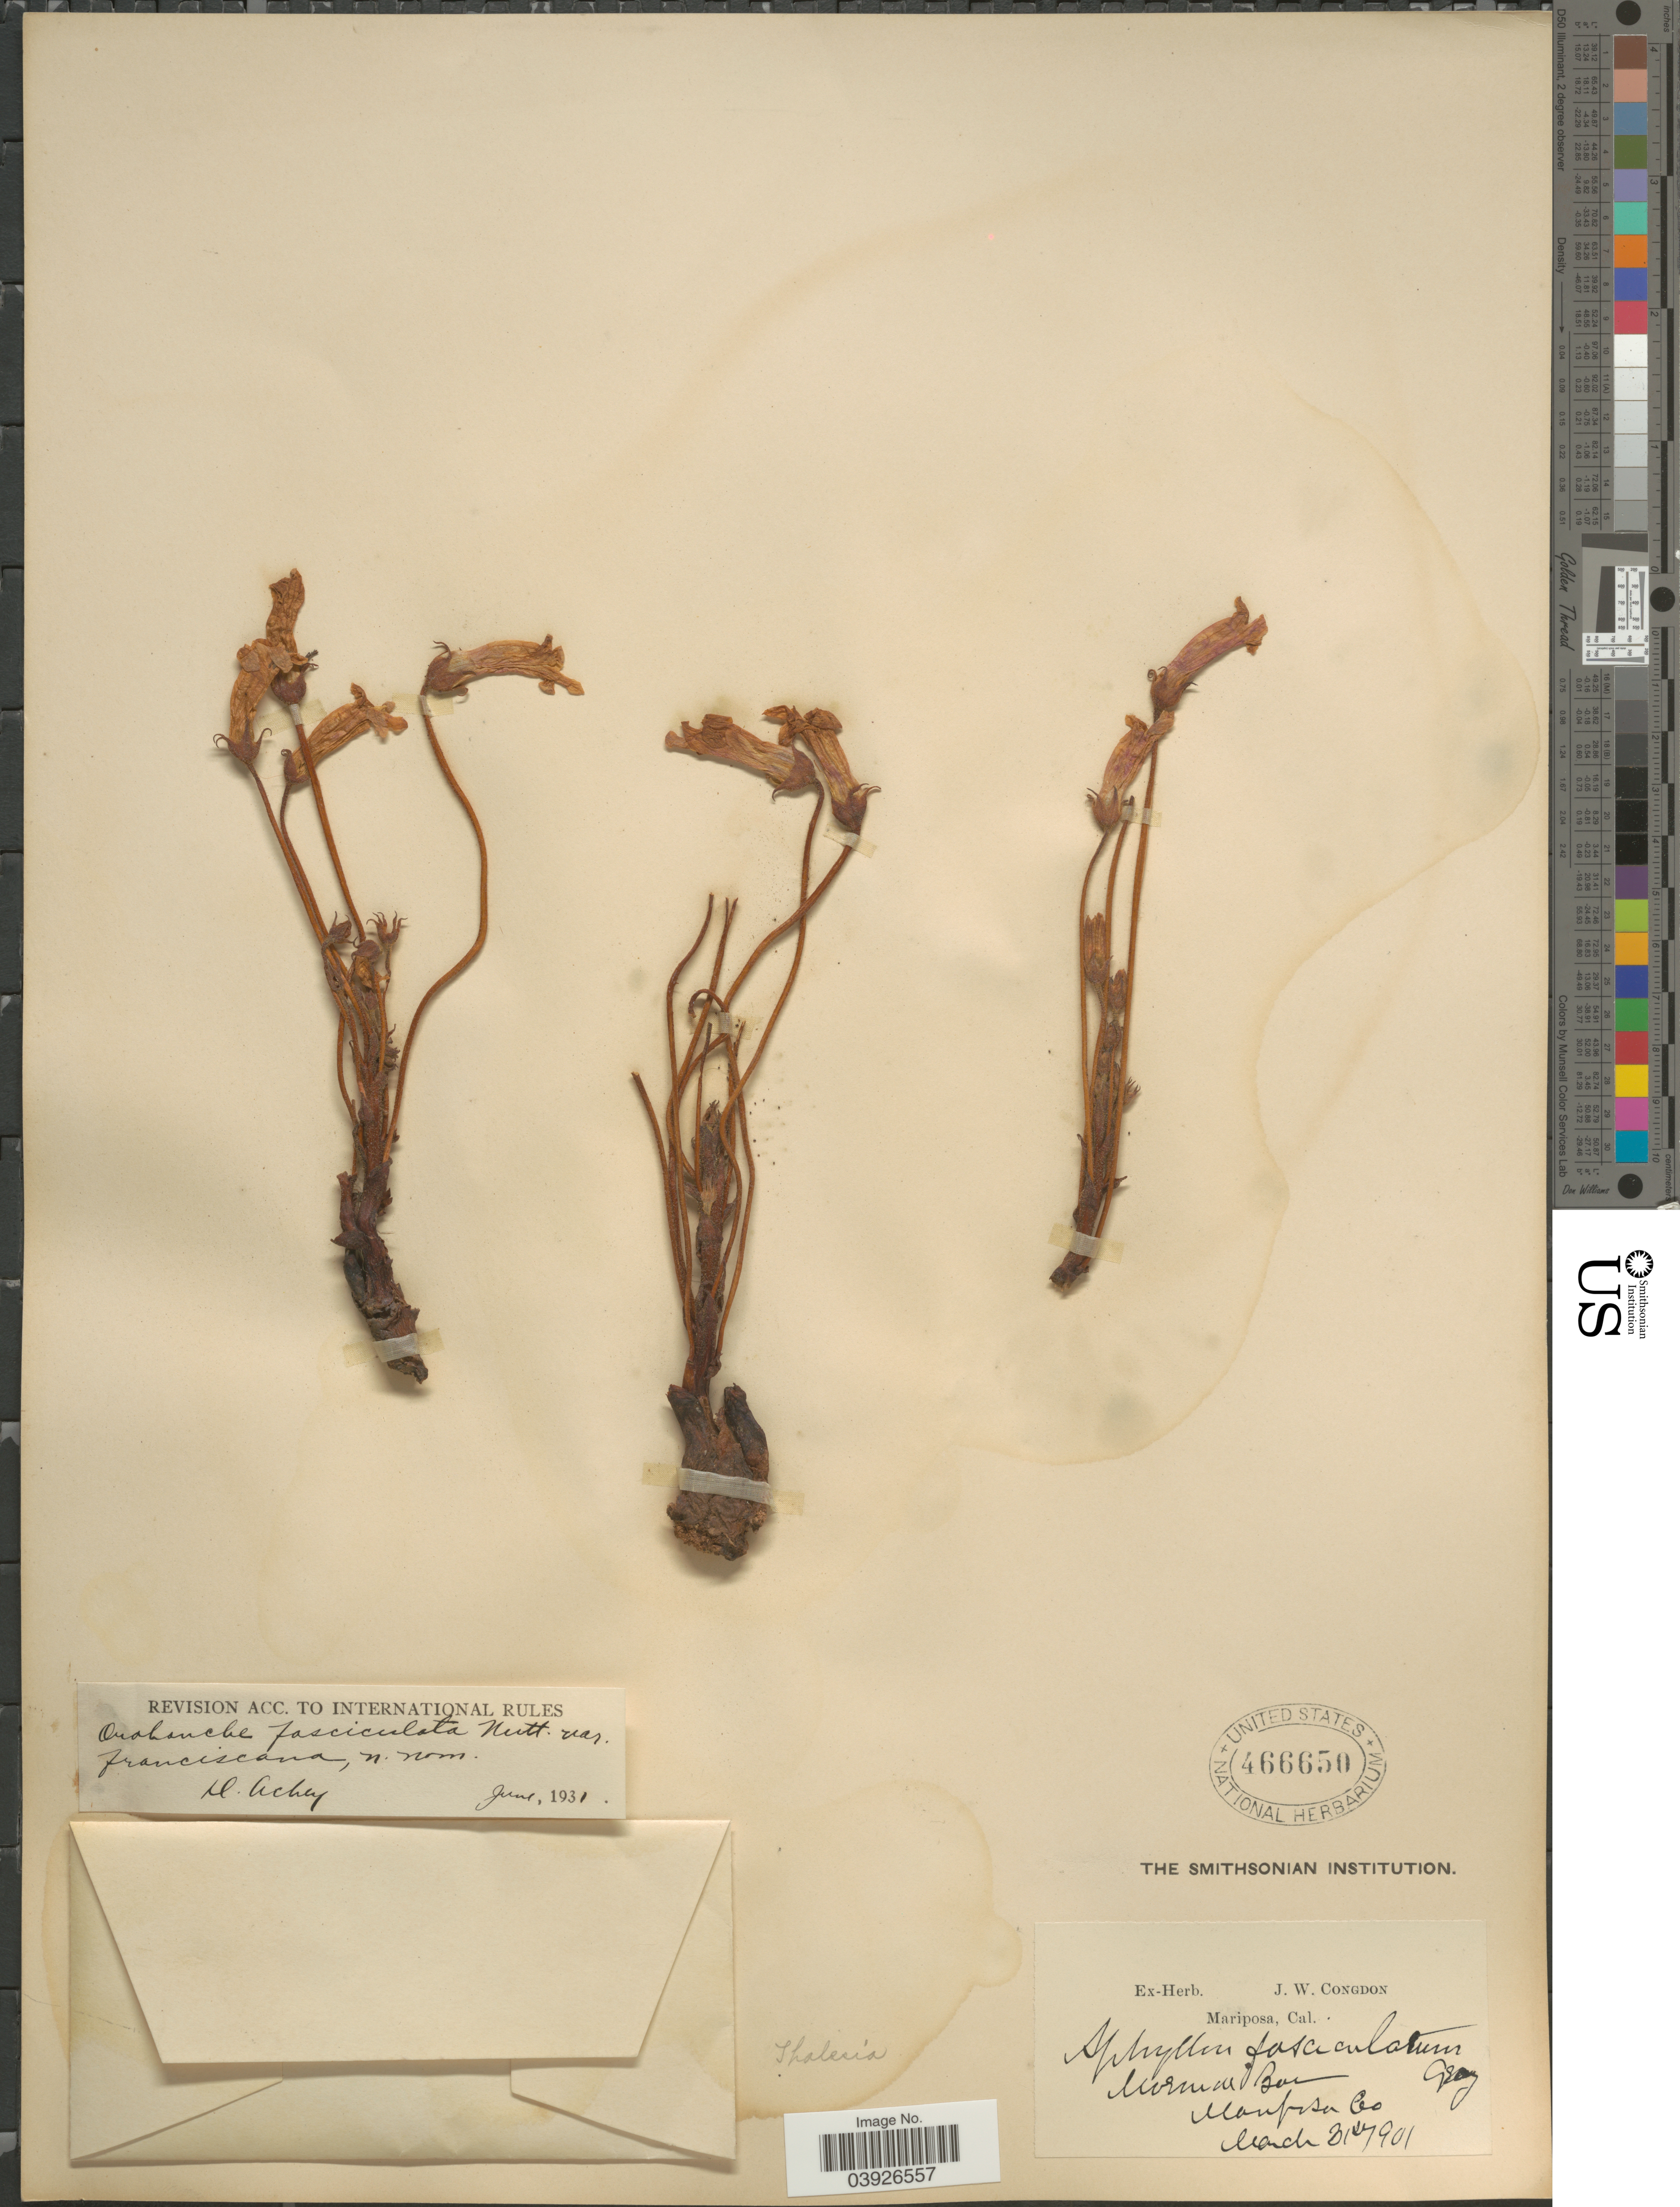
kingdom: Plantae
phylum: Tracheophyta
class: Magnoliopsida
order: Lamiales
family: Orobanchaceae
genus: Aphyllon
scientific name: Aphyllon fasciculatum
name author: (Nutt.) Torr. & A. Gray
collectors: ex herb. J. W. Congdon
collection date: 1901-03-31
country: United States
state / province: California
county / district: Mariposa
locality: Mormon Bar. Mariposa Co.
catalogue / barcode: US 466650